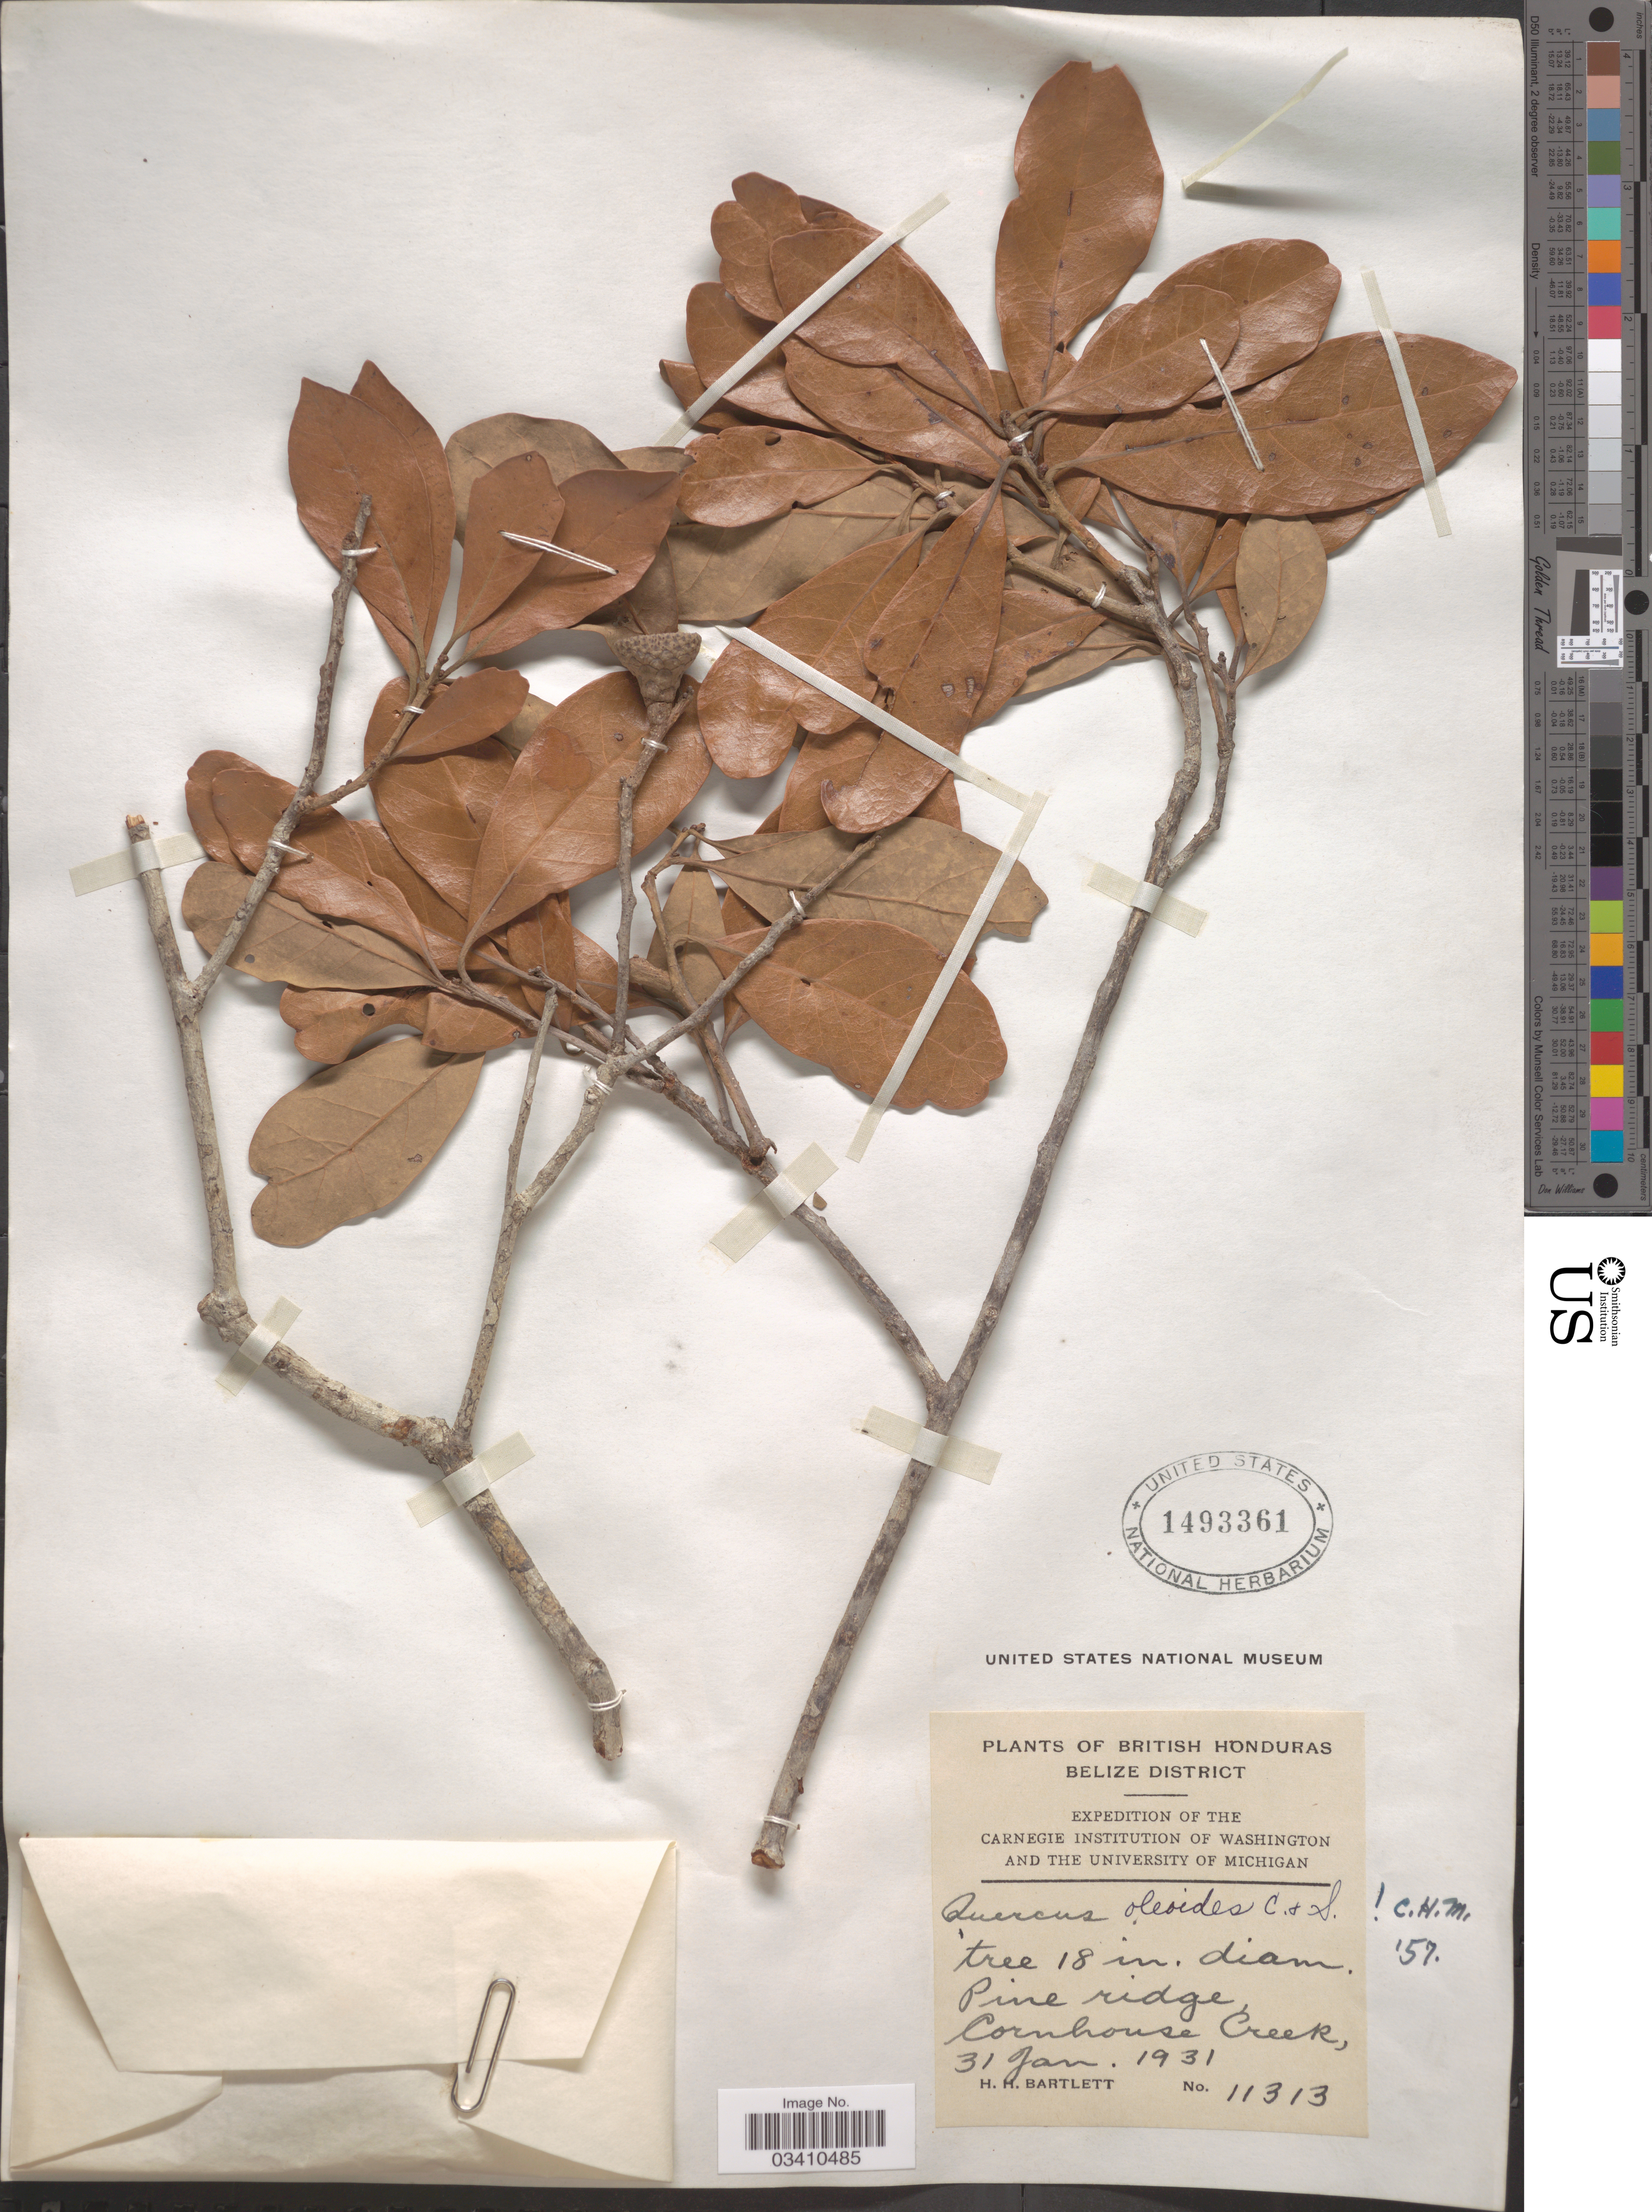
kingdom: Plantae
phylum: Tracheophyta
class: Magnoliopsida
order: Fagales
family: Fagaceae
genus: Quercus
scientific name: Quercus oleoides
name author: Schltdl. & Cham.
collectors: H. H. Bartlett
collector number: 11313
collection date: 1931-01-31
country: Belize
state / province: Belize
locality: British Honduras. Belize District. Cornhouse Creek.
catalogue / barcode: US 1493361